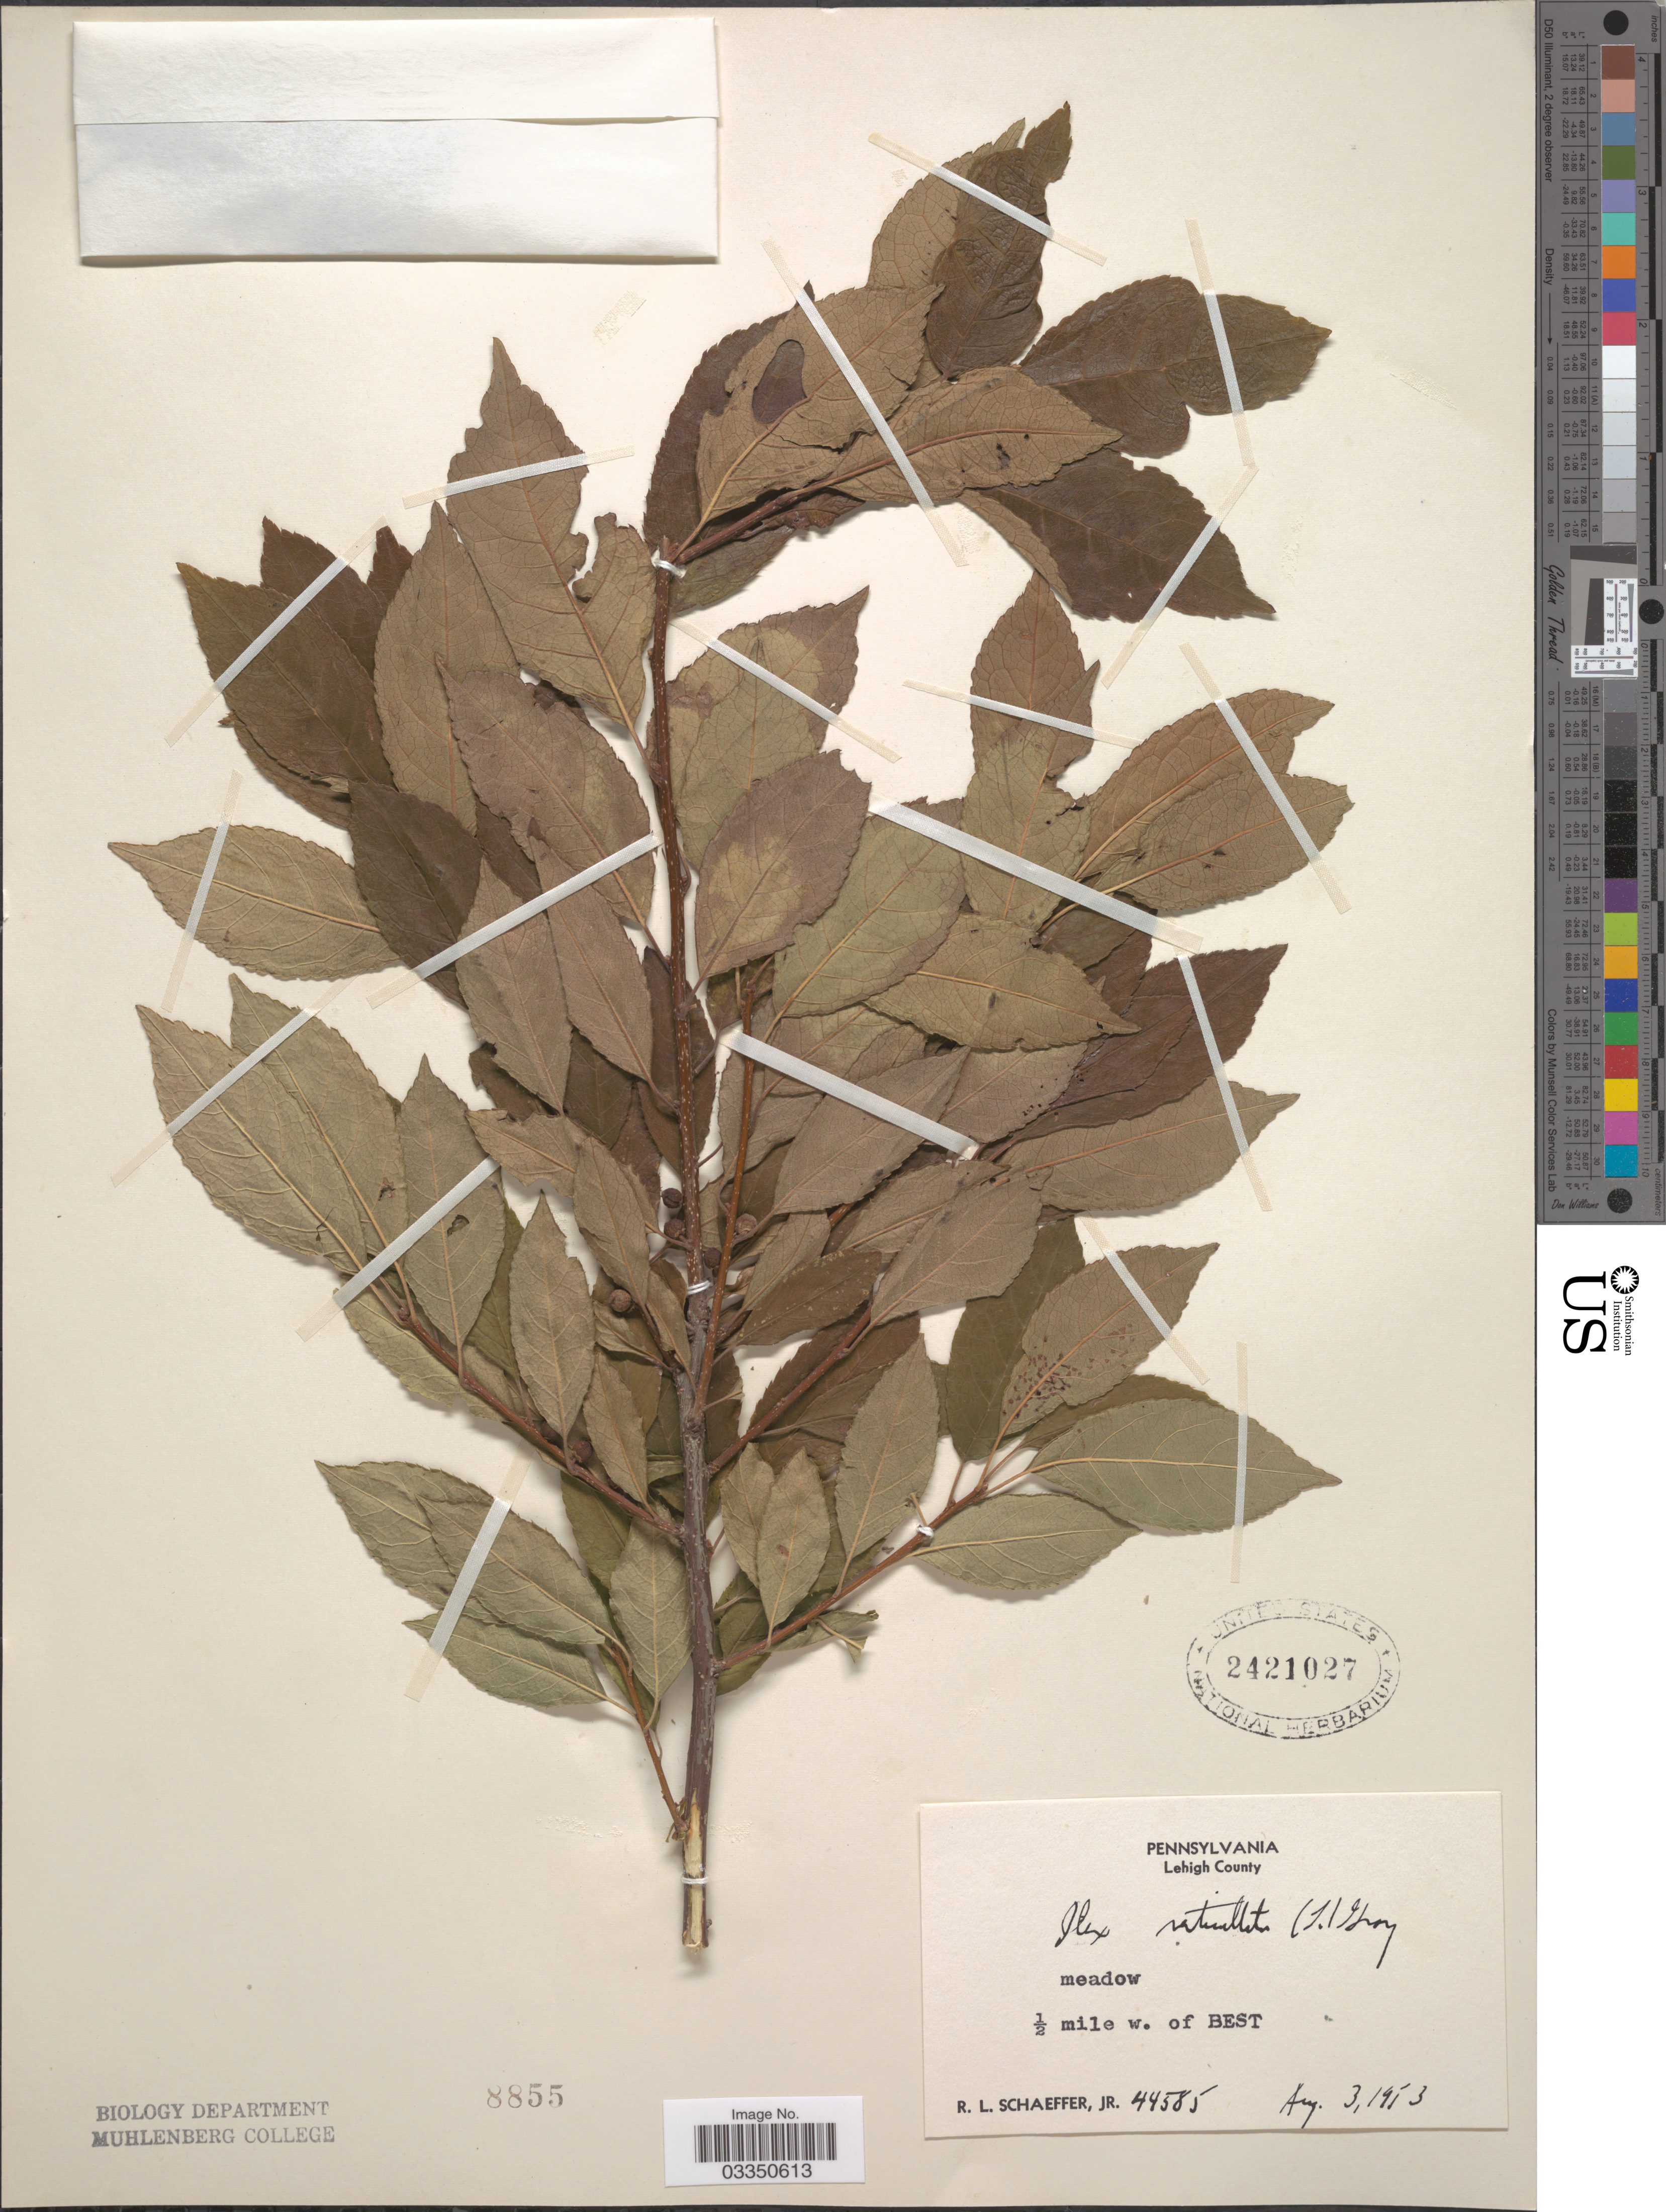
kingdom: Plantae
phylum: Tracheophyta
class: Magnoliopsida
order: Aquifoliales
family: Aquifoliaceae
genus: Ilex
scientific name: Ilex verticillata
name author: (L.) A. Gray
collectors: R. L. Schaeffer Jr.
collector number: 44585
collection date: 1953-08-03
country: United States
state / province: Pennsylvania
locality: Lehigh County, ½ mile w. of Best.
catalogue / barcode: US 2421027